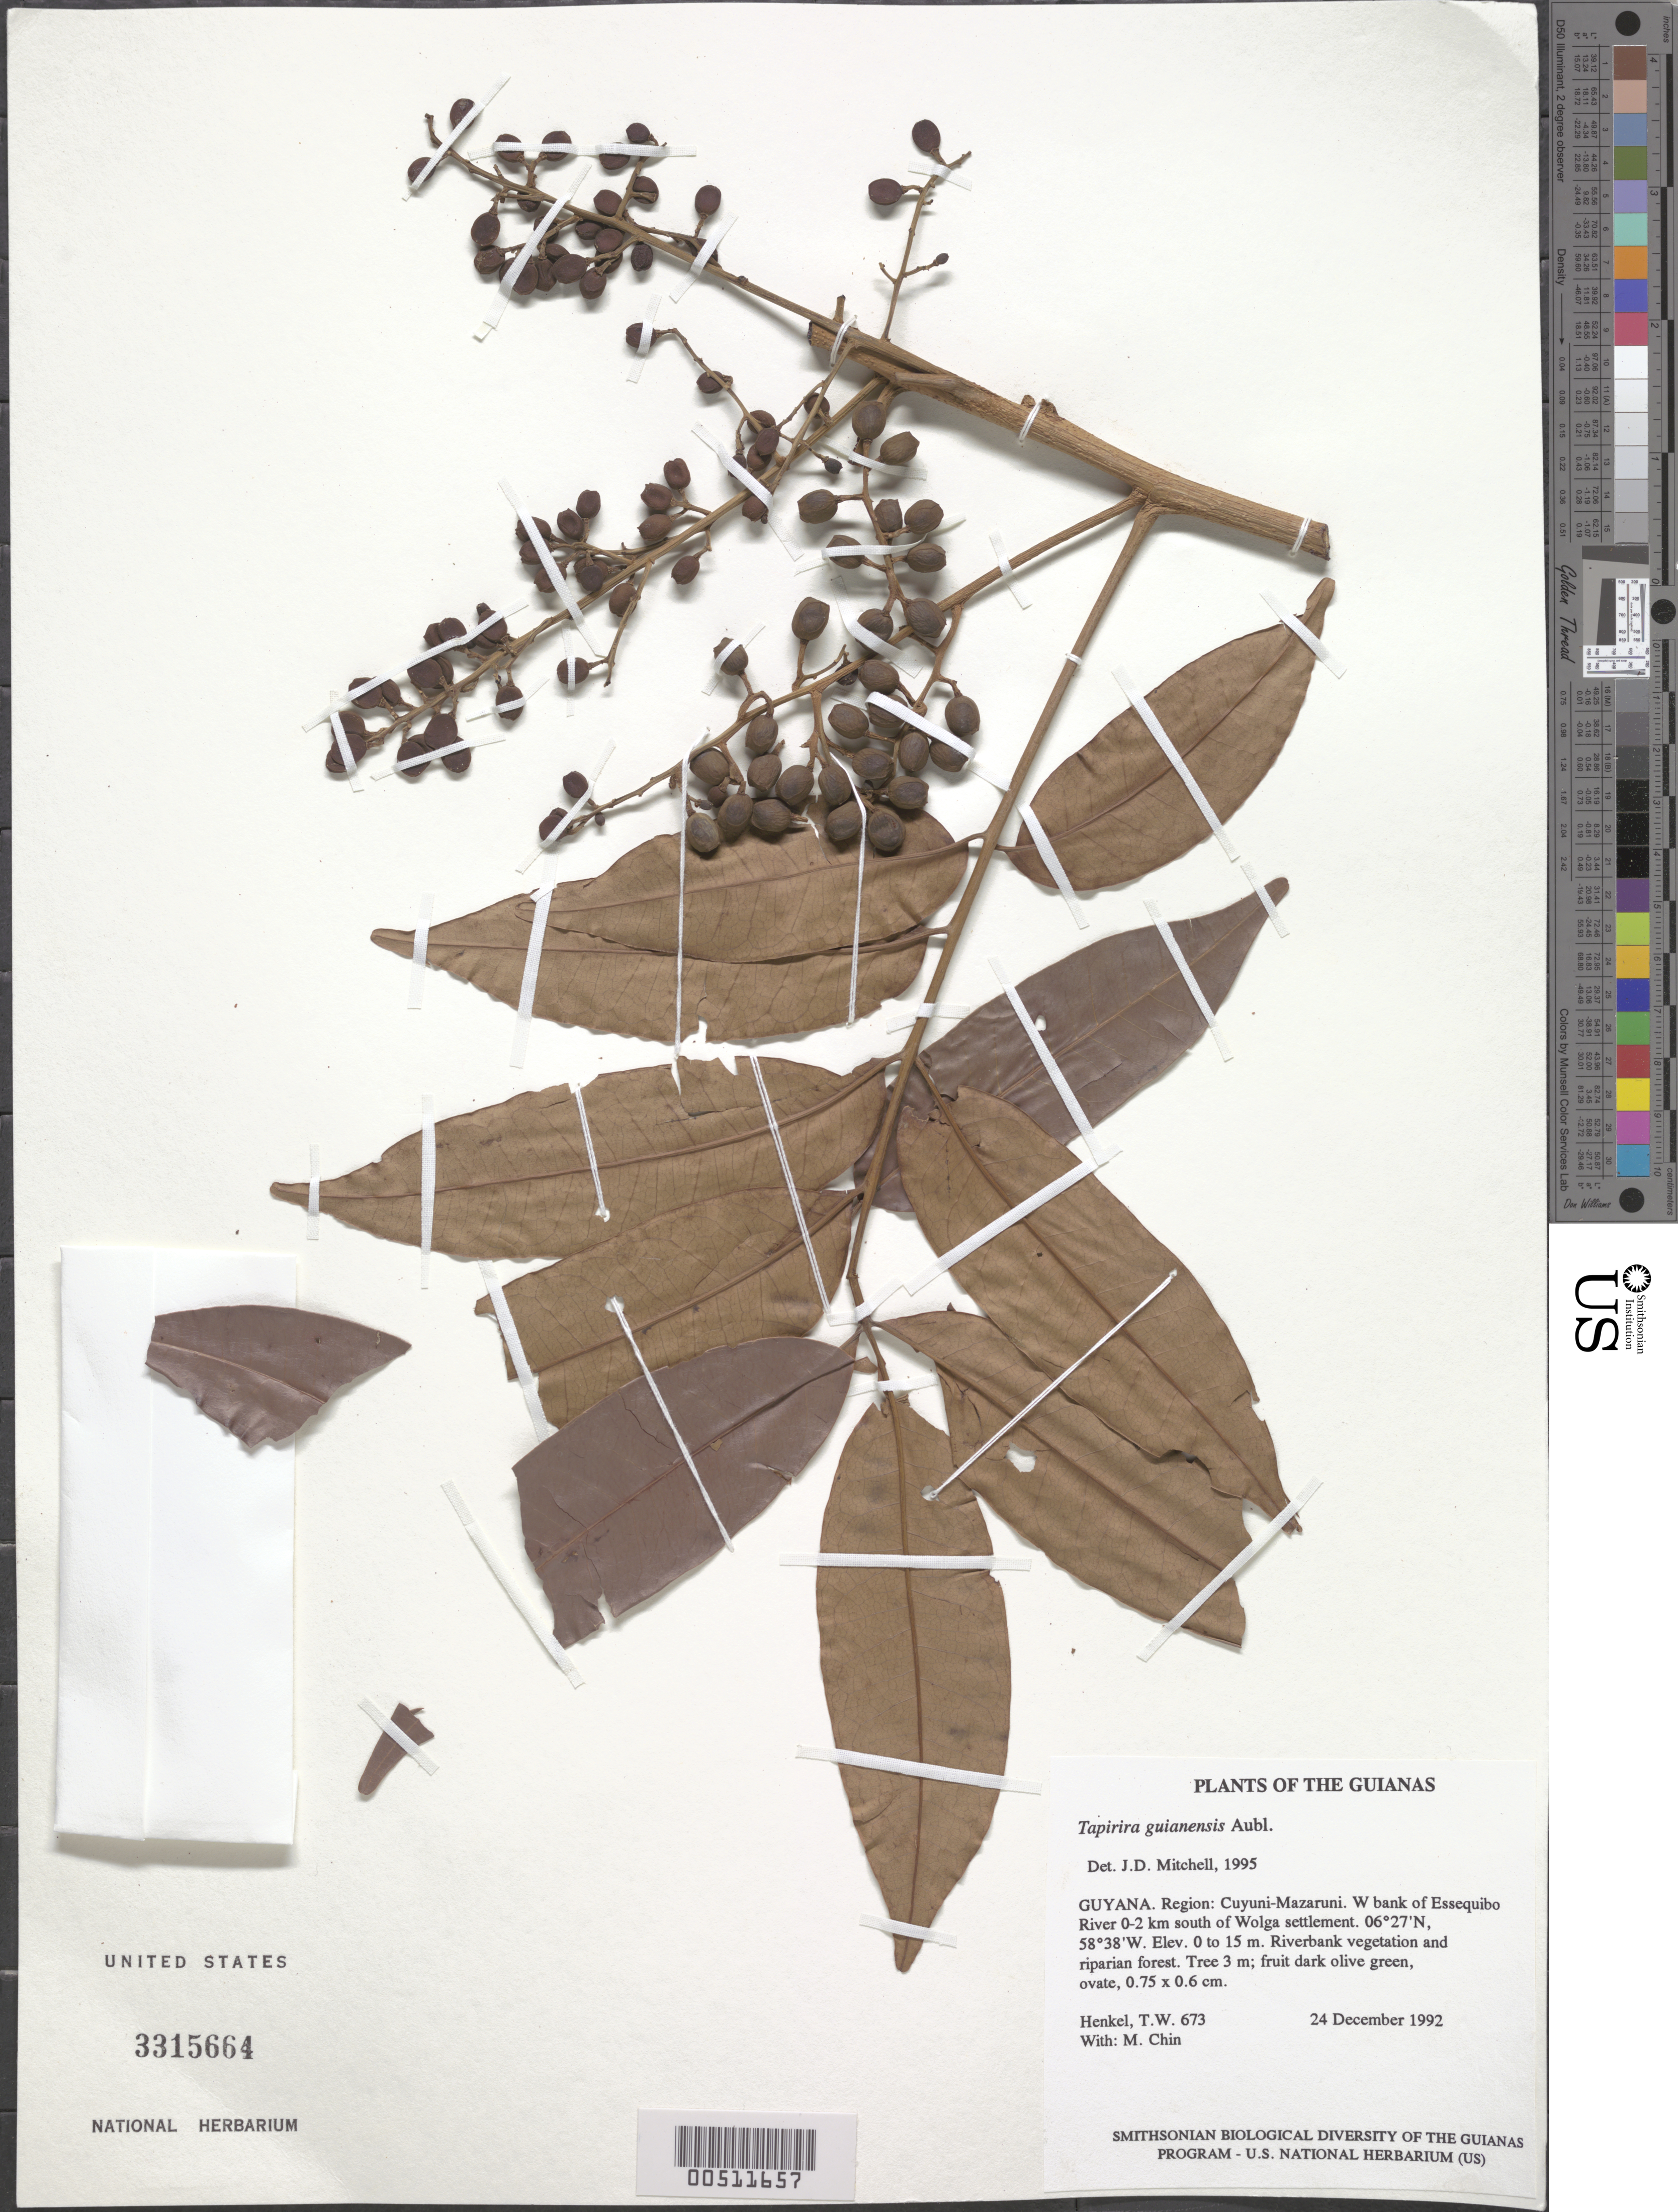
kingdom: Plantae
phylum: Tracheophyta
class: Magnoliopsida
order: Sapindales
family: Anacardiaceae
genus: Tapirira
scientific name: Tapirira guianensis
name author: Aubl.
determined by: Mitchell, John D.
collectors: T. Henkel & M. Chin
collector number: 673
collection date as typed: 24 December 1992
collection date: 1992-12-24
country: Guyana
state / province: Cuyuni-Mazaruni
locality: W bank of Essequibo River 0-2 km south of Wolga settlement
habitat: Riverbank vegetation and riparian forest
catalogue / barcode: US 3315664